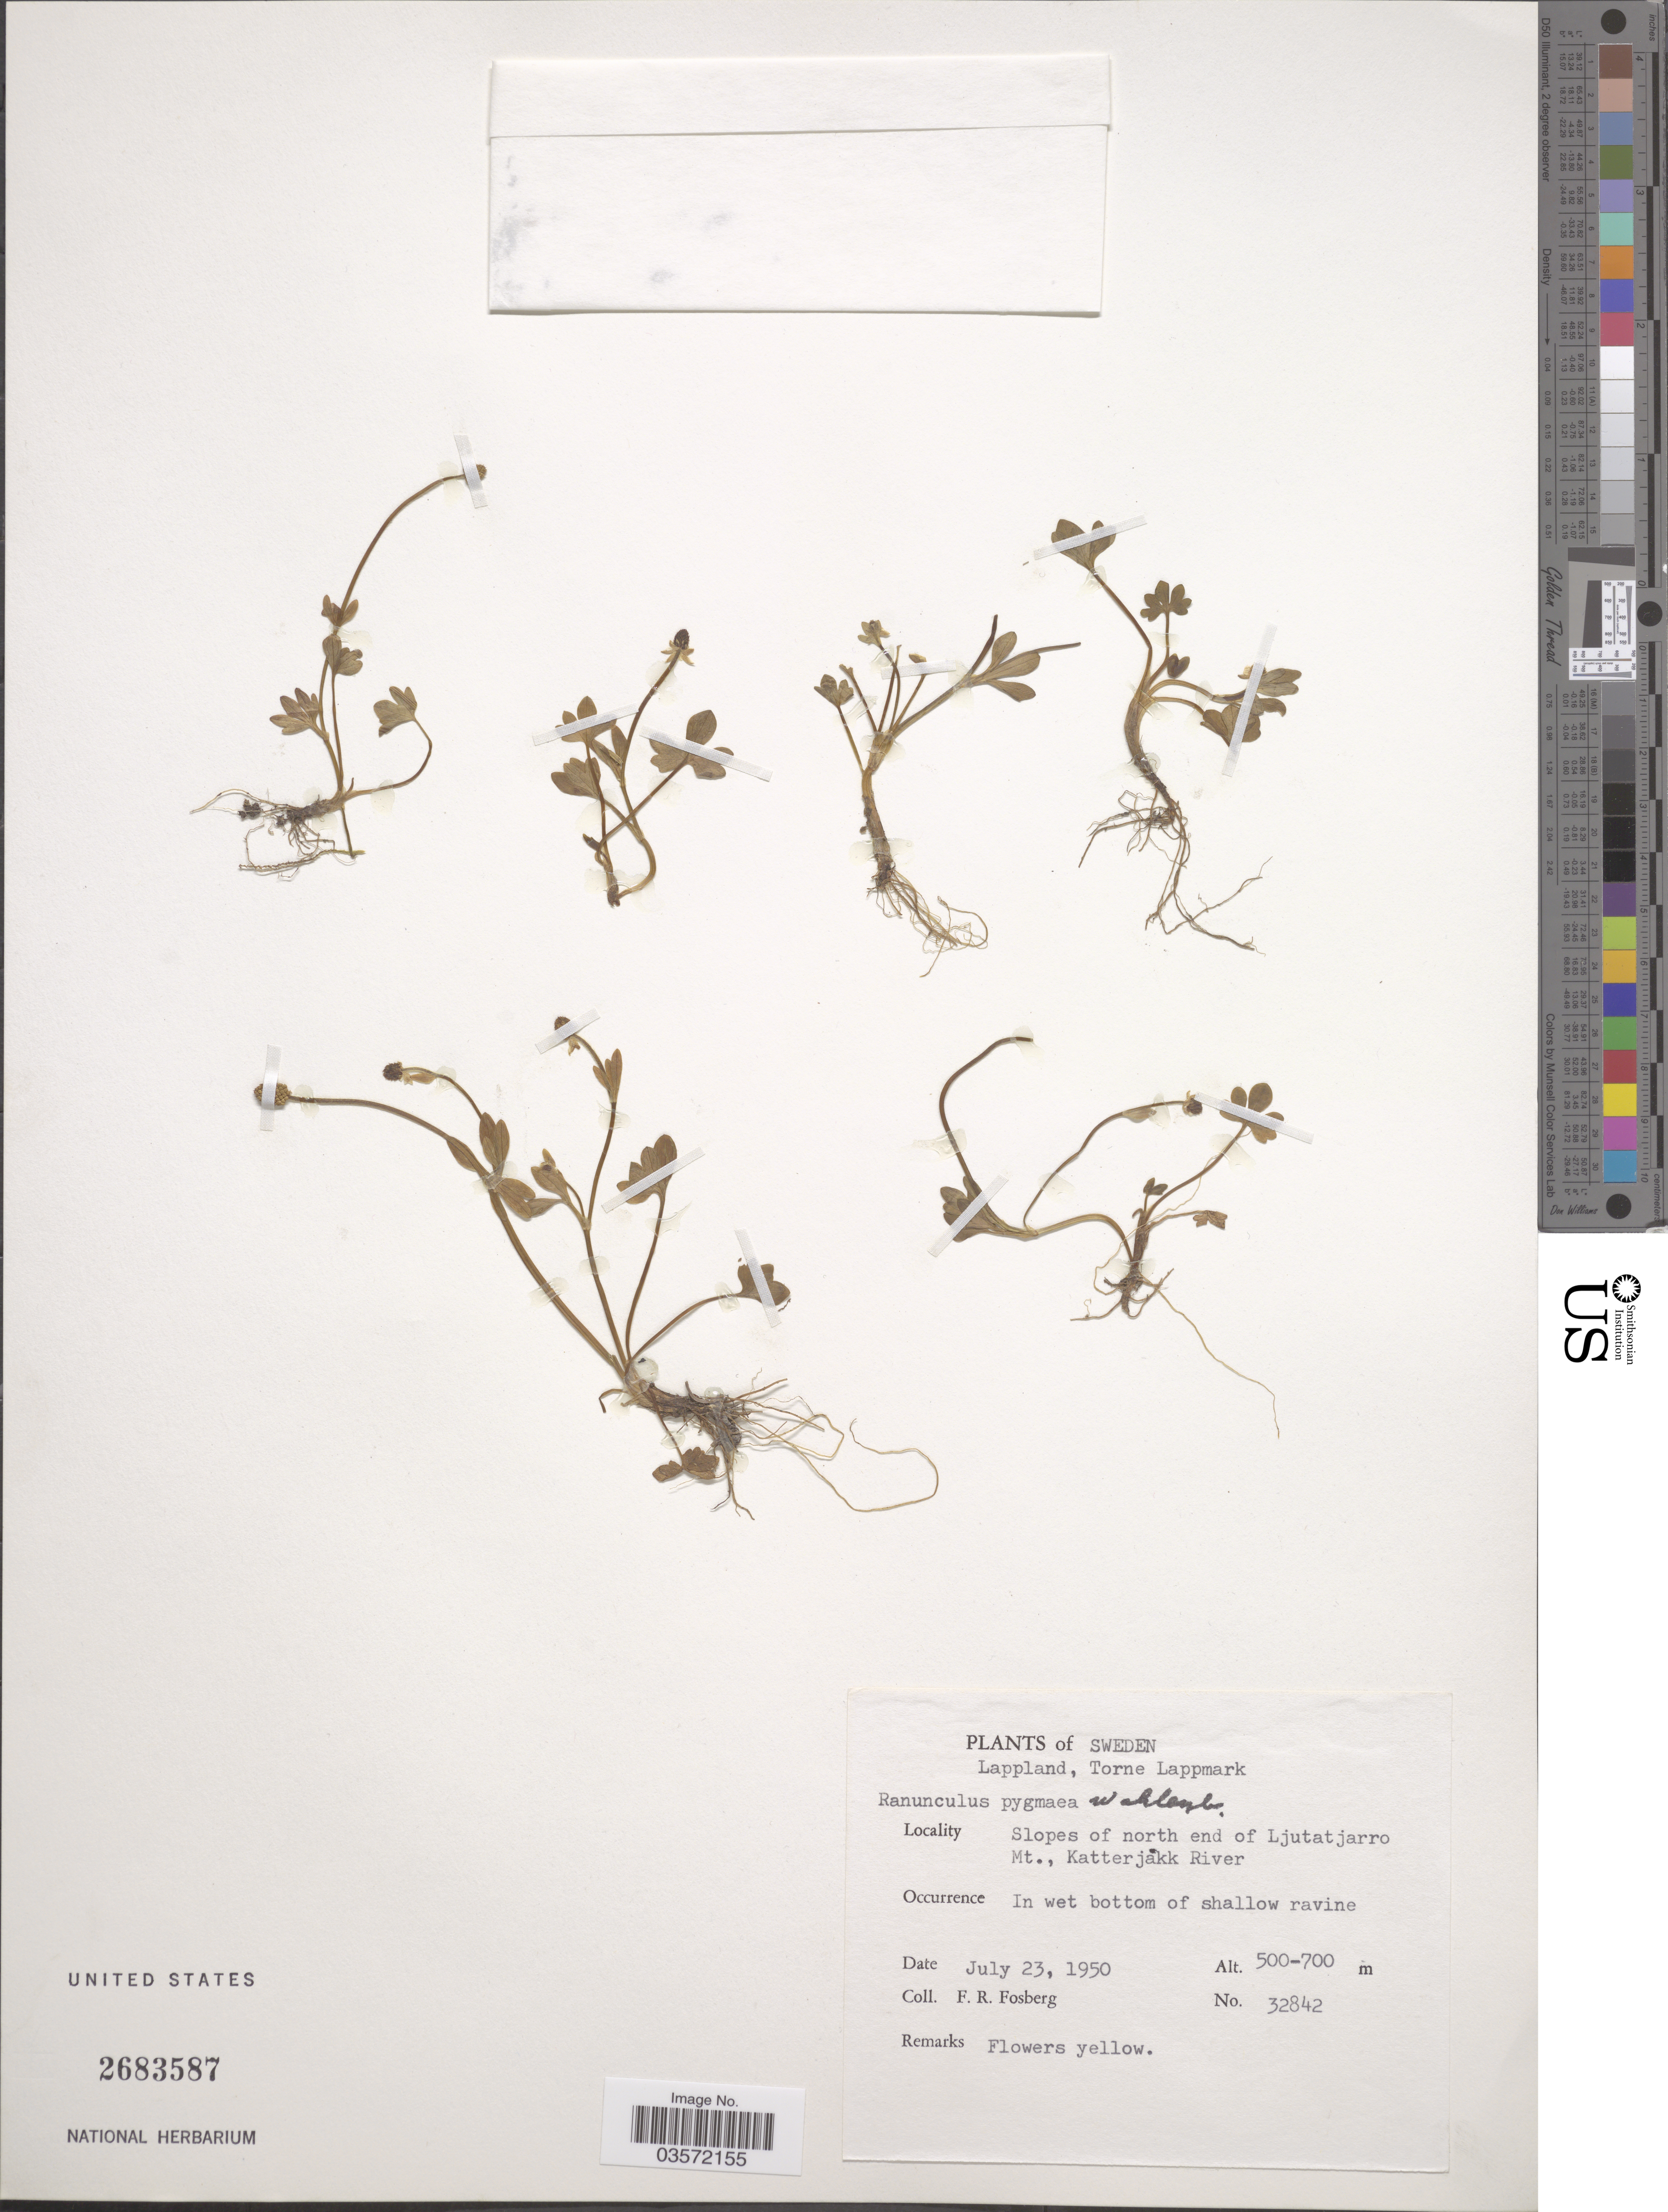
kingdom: Plantae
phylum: Tracheophyta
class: Magnoliopsida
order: Ranunculales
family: Ranunculaceae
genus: Ranunculus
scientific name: Ranunculus pygmaeus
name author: Wahlenb.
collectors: F. R. Fosberg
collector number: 32842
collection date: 1950-07-23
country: Sweden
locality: Lappland, Torne Lappmark. Slopes of north end of Ljutatjarro Mt., Katterjakk River.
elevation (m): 500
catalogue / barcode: US 2683587